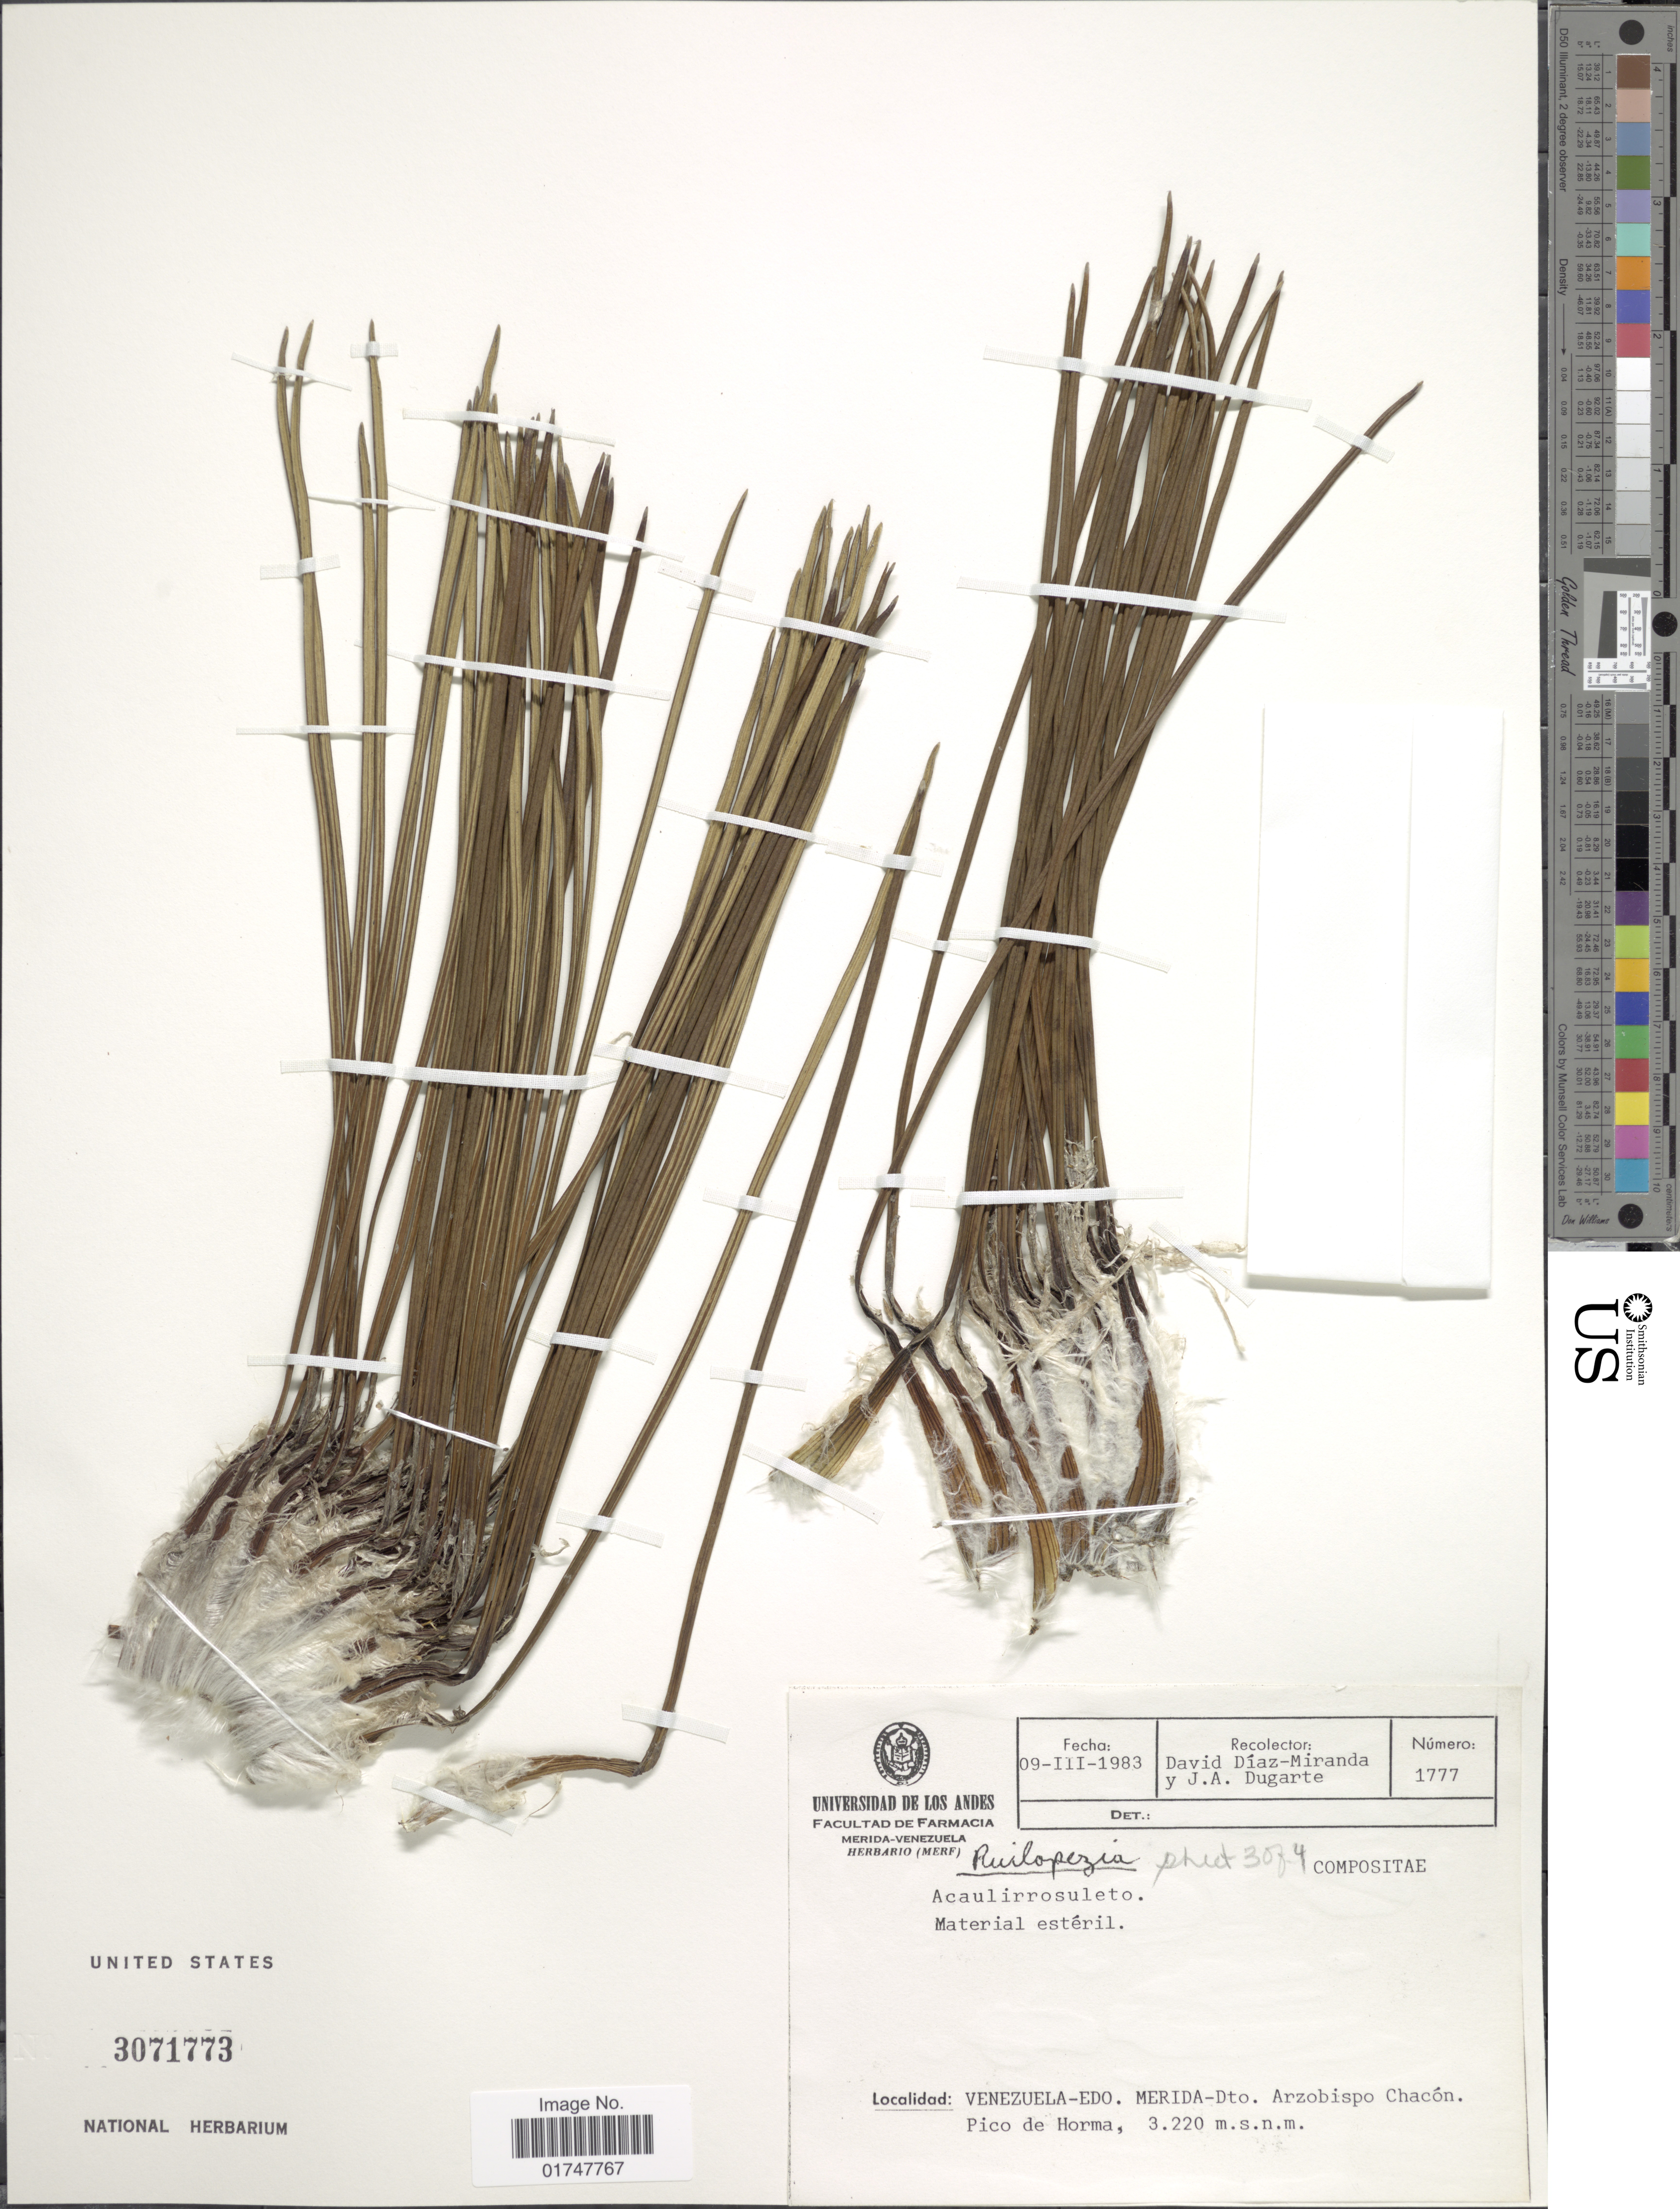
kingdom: Plantae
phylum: Tracheophyta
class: Magnoliopsida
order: Asterales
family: Asteraceae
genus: Ruilopezia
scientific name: Ruilopezia jahnii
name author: (Standl.) Cuatrec.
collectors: D. Diaz-Miranda & J. Dugarte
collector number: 1777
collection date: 1983-03-09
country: Venezuela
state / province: Mérida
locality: Dto. Arzobispo Chacón. Pico de Horma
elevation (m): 3220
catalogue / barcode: US 3071773